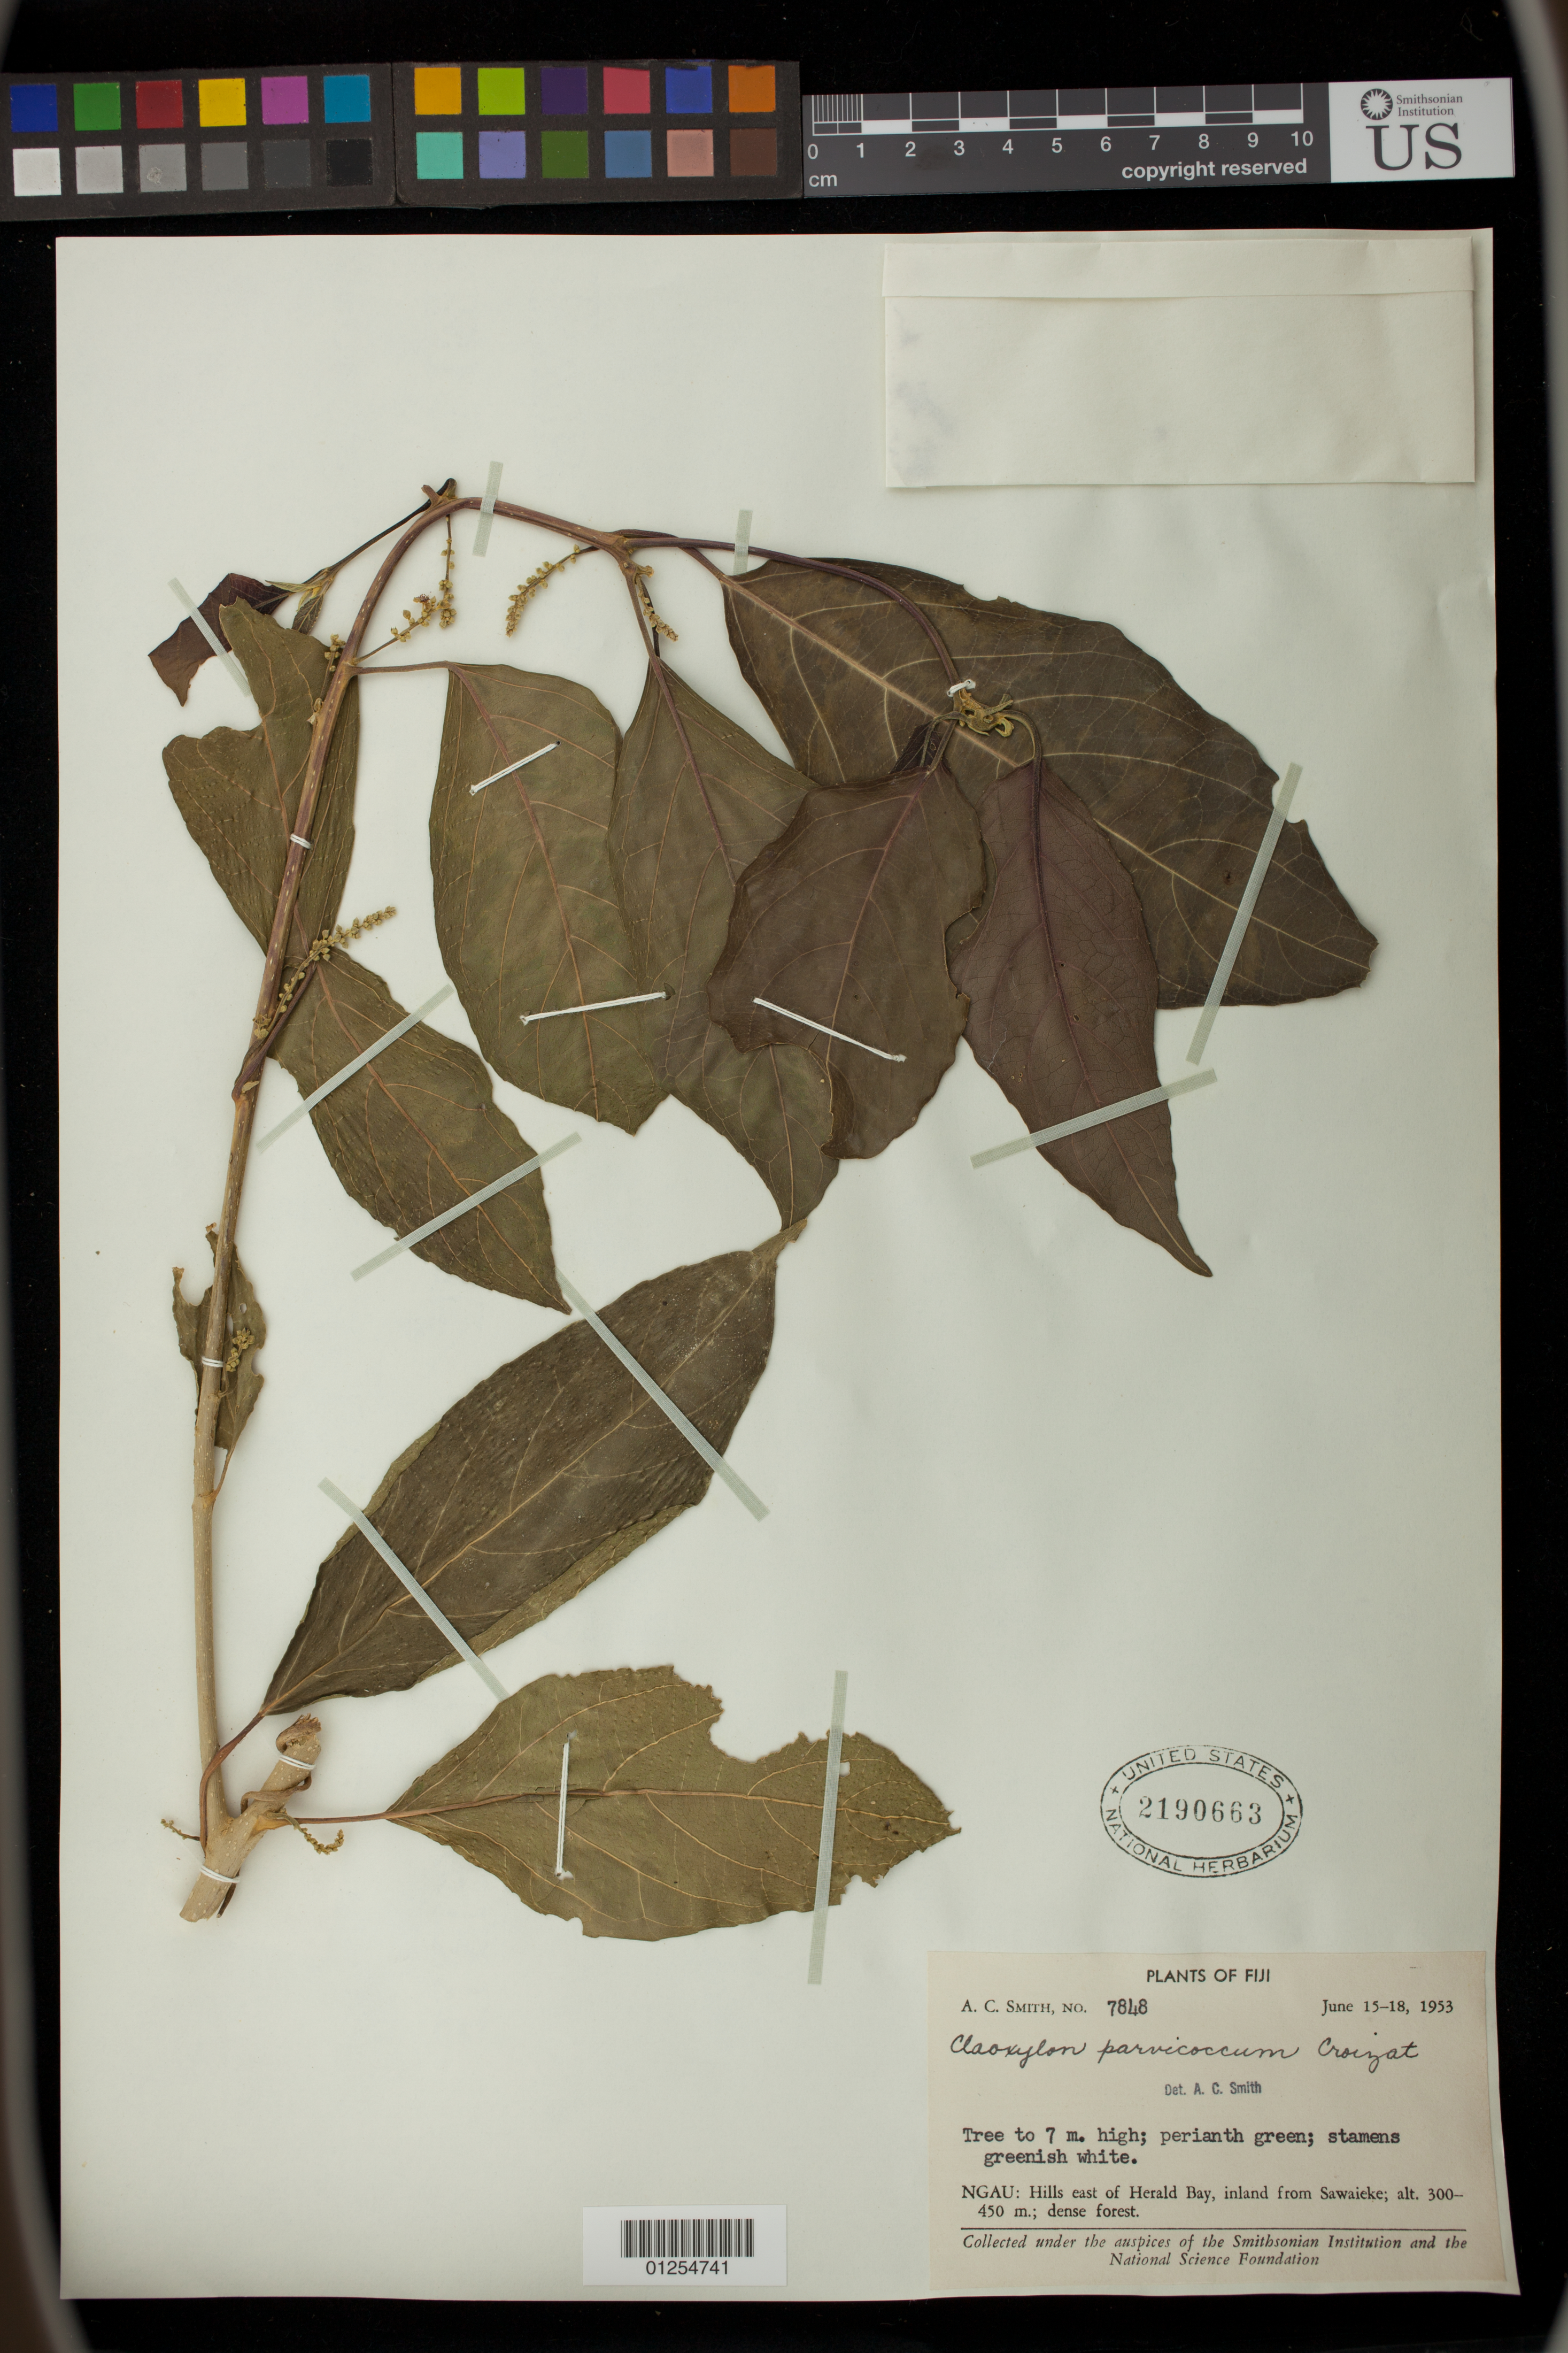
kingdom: Plantae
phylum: Tracheophyta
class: Magnoliopsida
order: Malpighiales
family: Euphorbiaceae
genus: Claoxylon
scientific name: Claoxylon parvicoccum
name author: Croizat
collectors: A. C. Smith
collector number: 7848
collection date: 1953-06-15/1953-06-18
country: Fiji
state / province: Eastern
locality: Ngau: Hills east of Herald Bay, inland from Sawaieke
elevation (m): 300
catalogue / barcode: US 2190663